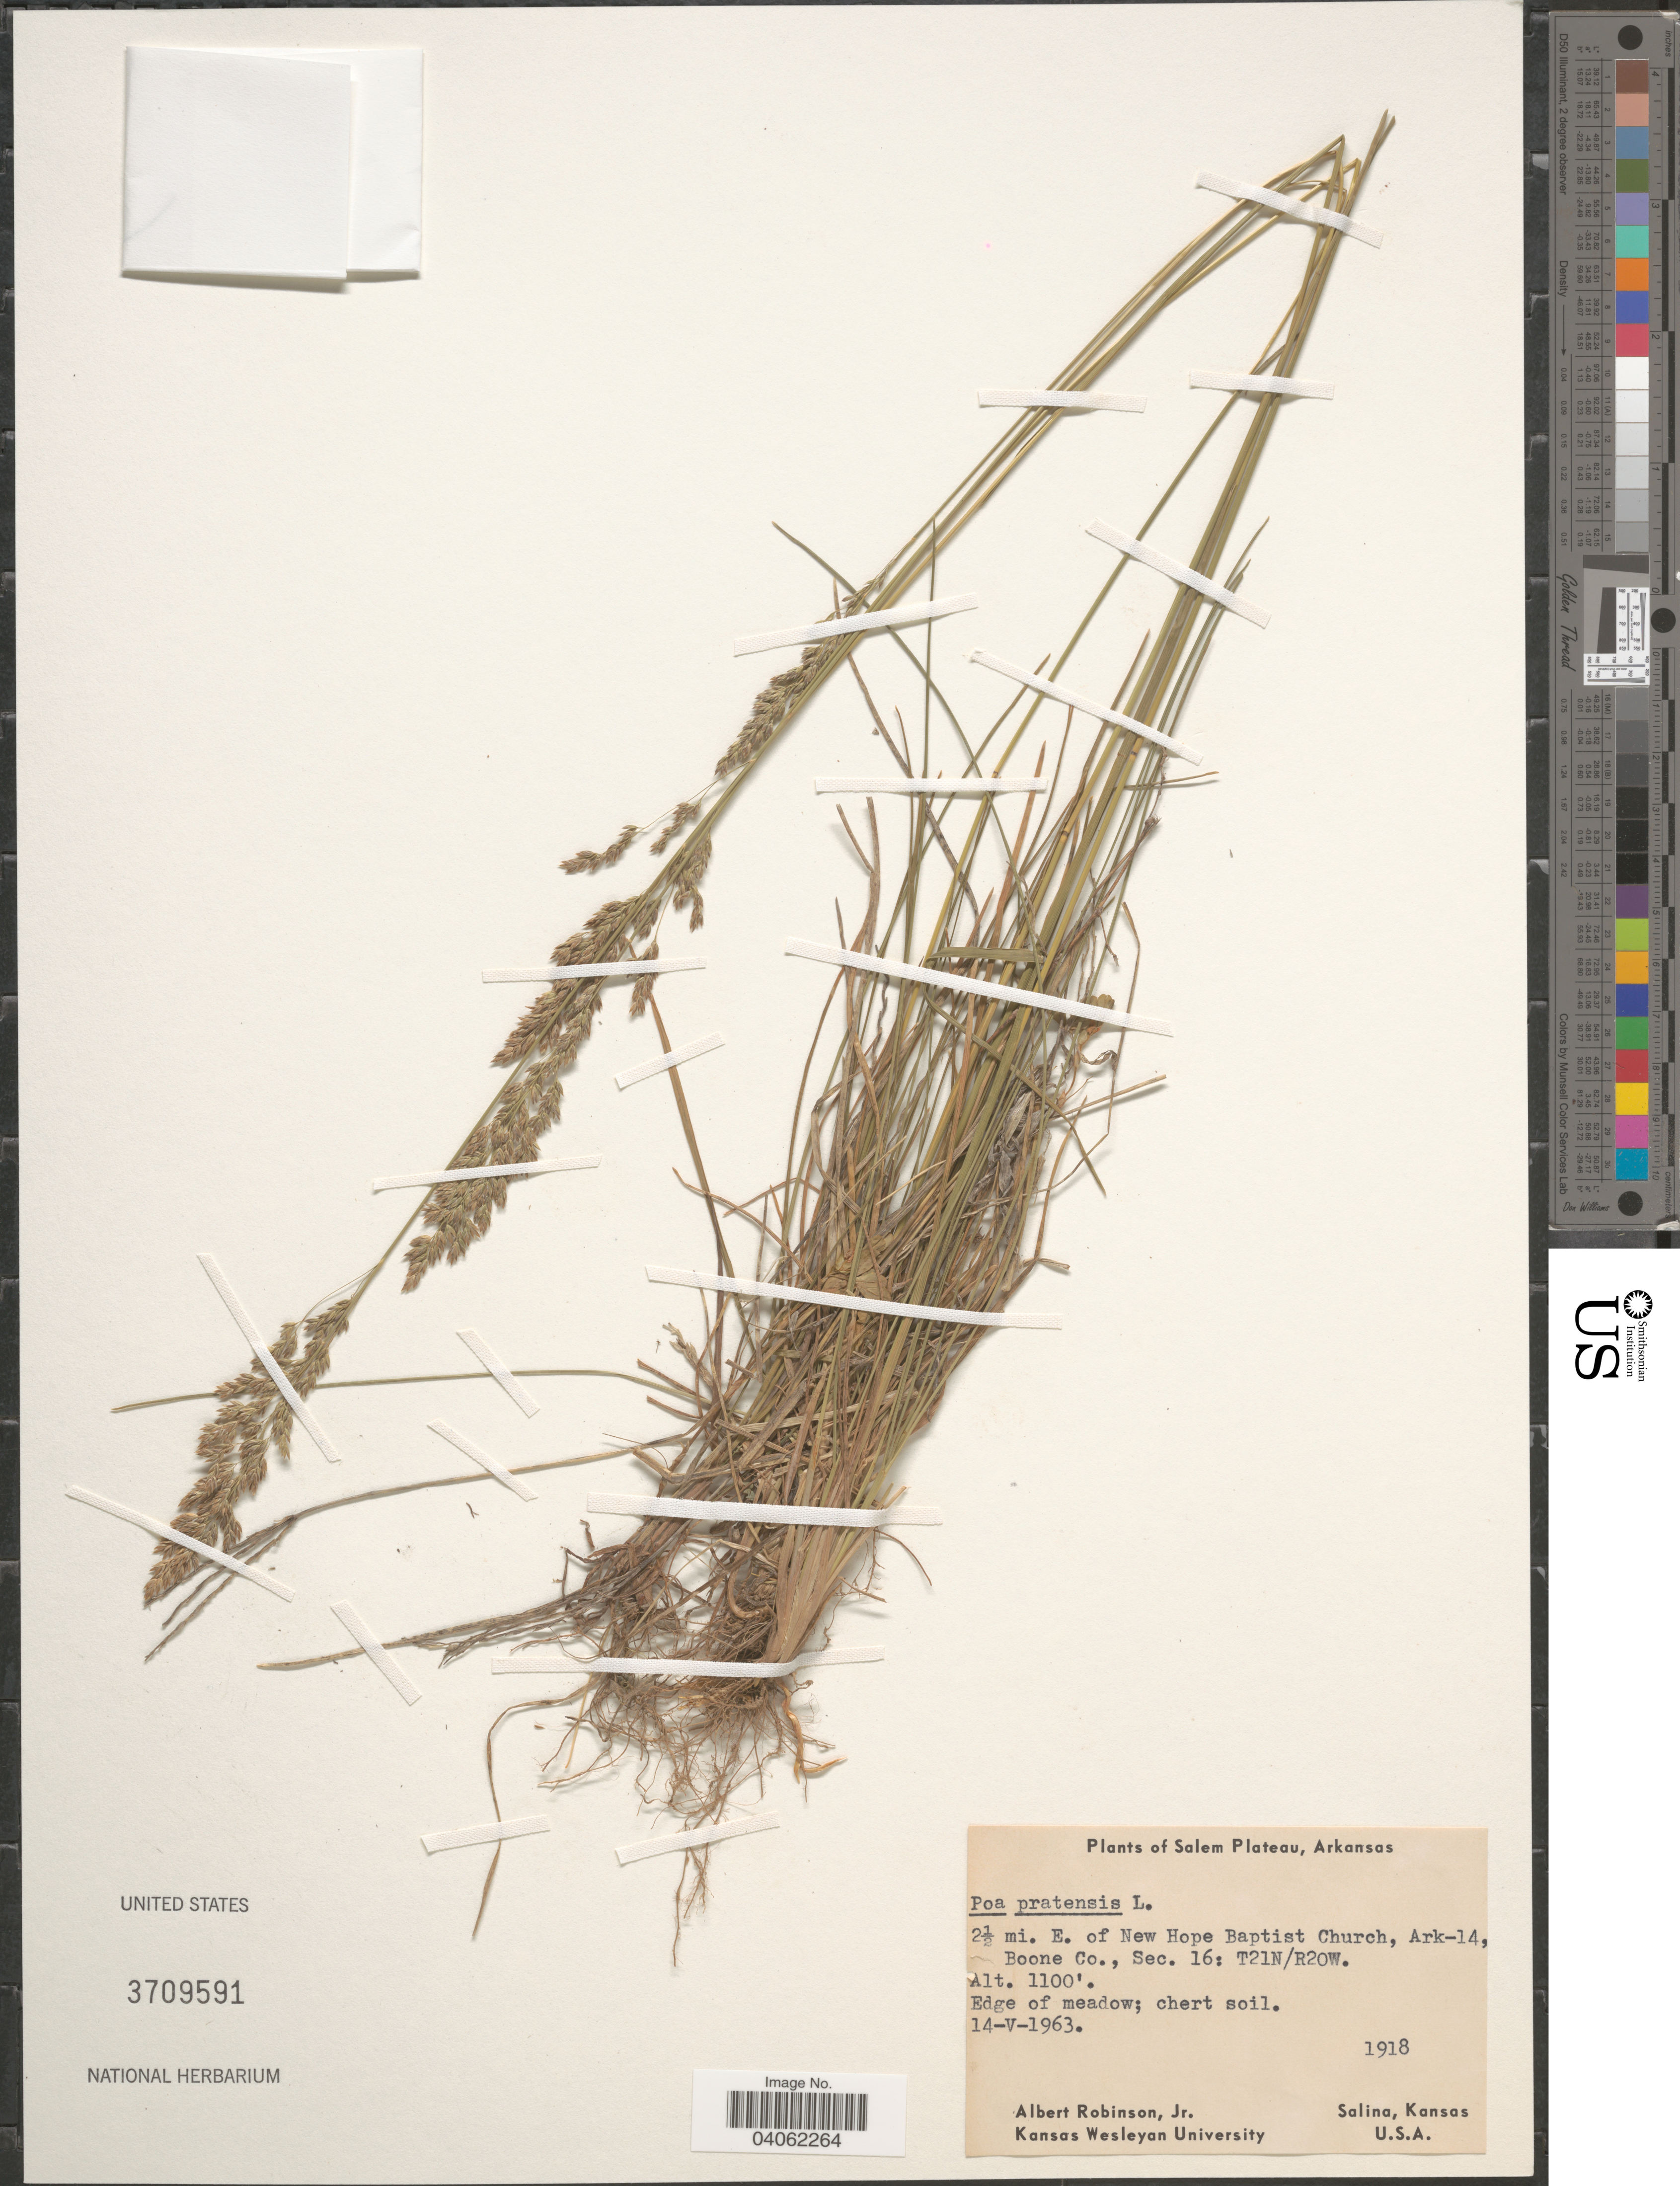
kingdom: Plantae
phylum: Tracheophyta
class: Liliopsida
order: Poales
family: Poaceae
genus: Poa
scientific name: Poa pratensis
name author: L.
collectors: A. Robinson Jr.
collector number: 1918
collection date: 1963-05-14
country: United States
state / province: Arkansas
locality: Salem Plateau. 2½ mi. E. of New Hope Baptist Church, Ark-14, Boone Co., Sec. 16: T21N/R20W. Edge of meadow.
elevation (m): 335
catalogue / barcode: US 3709591